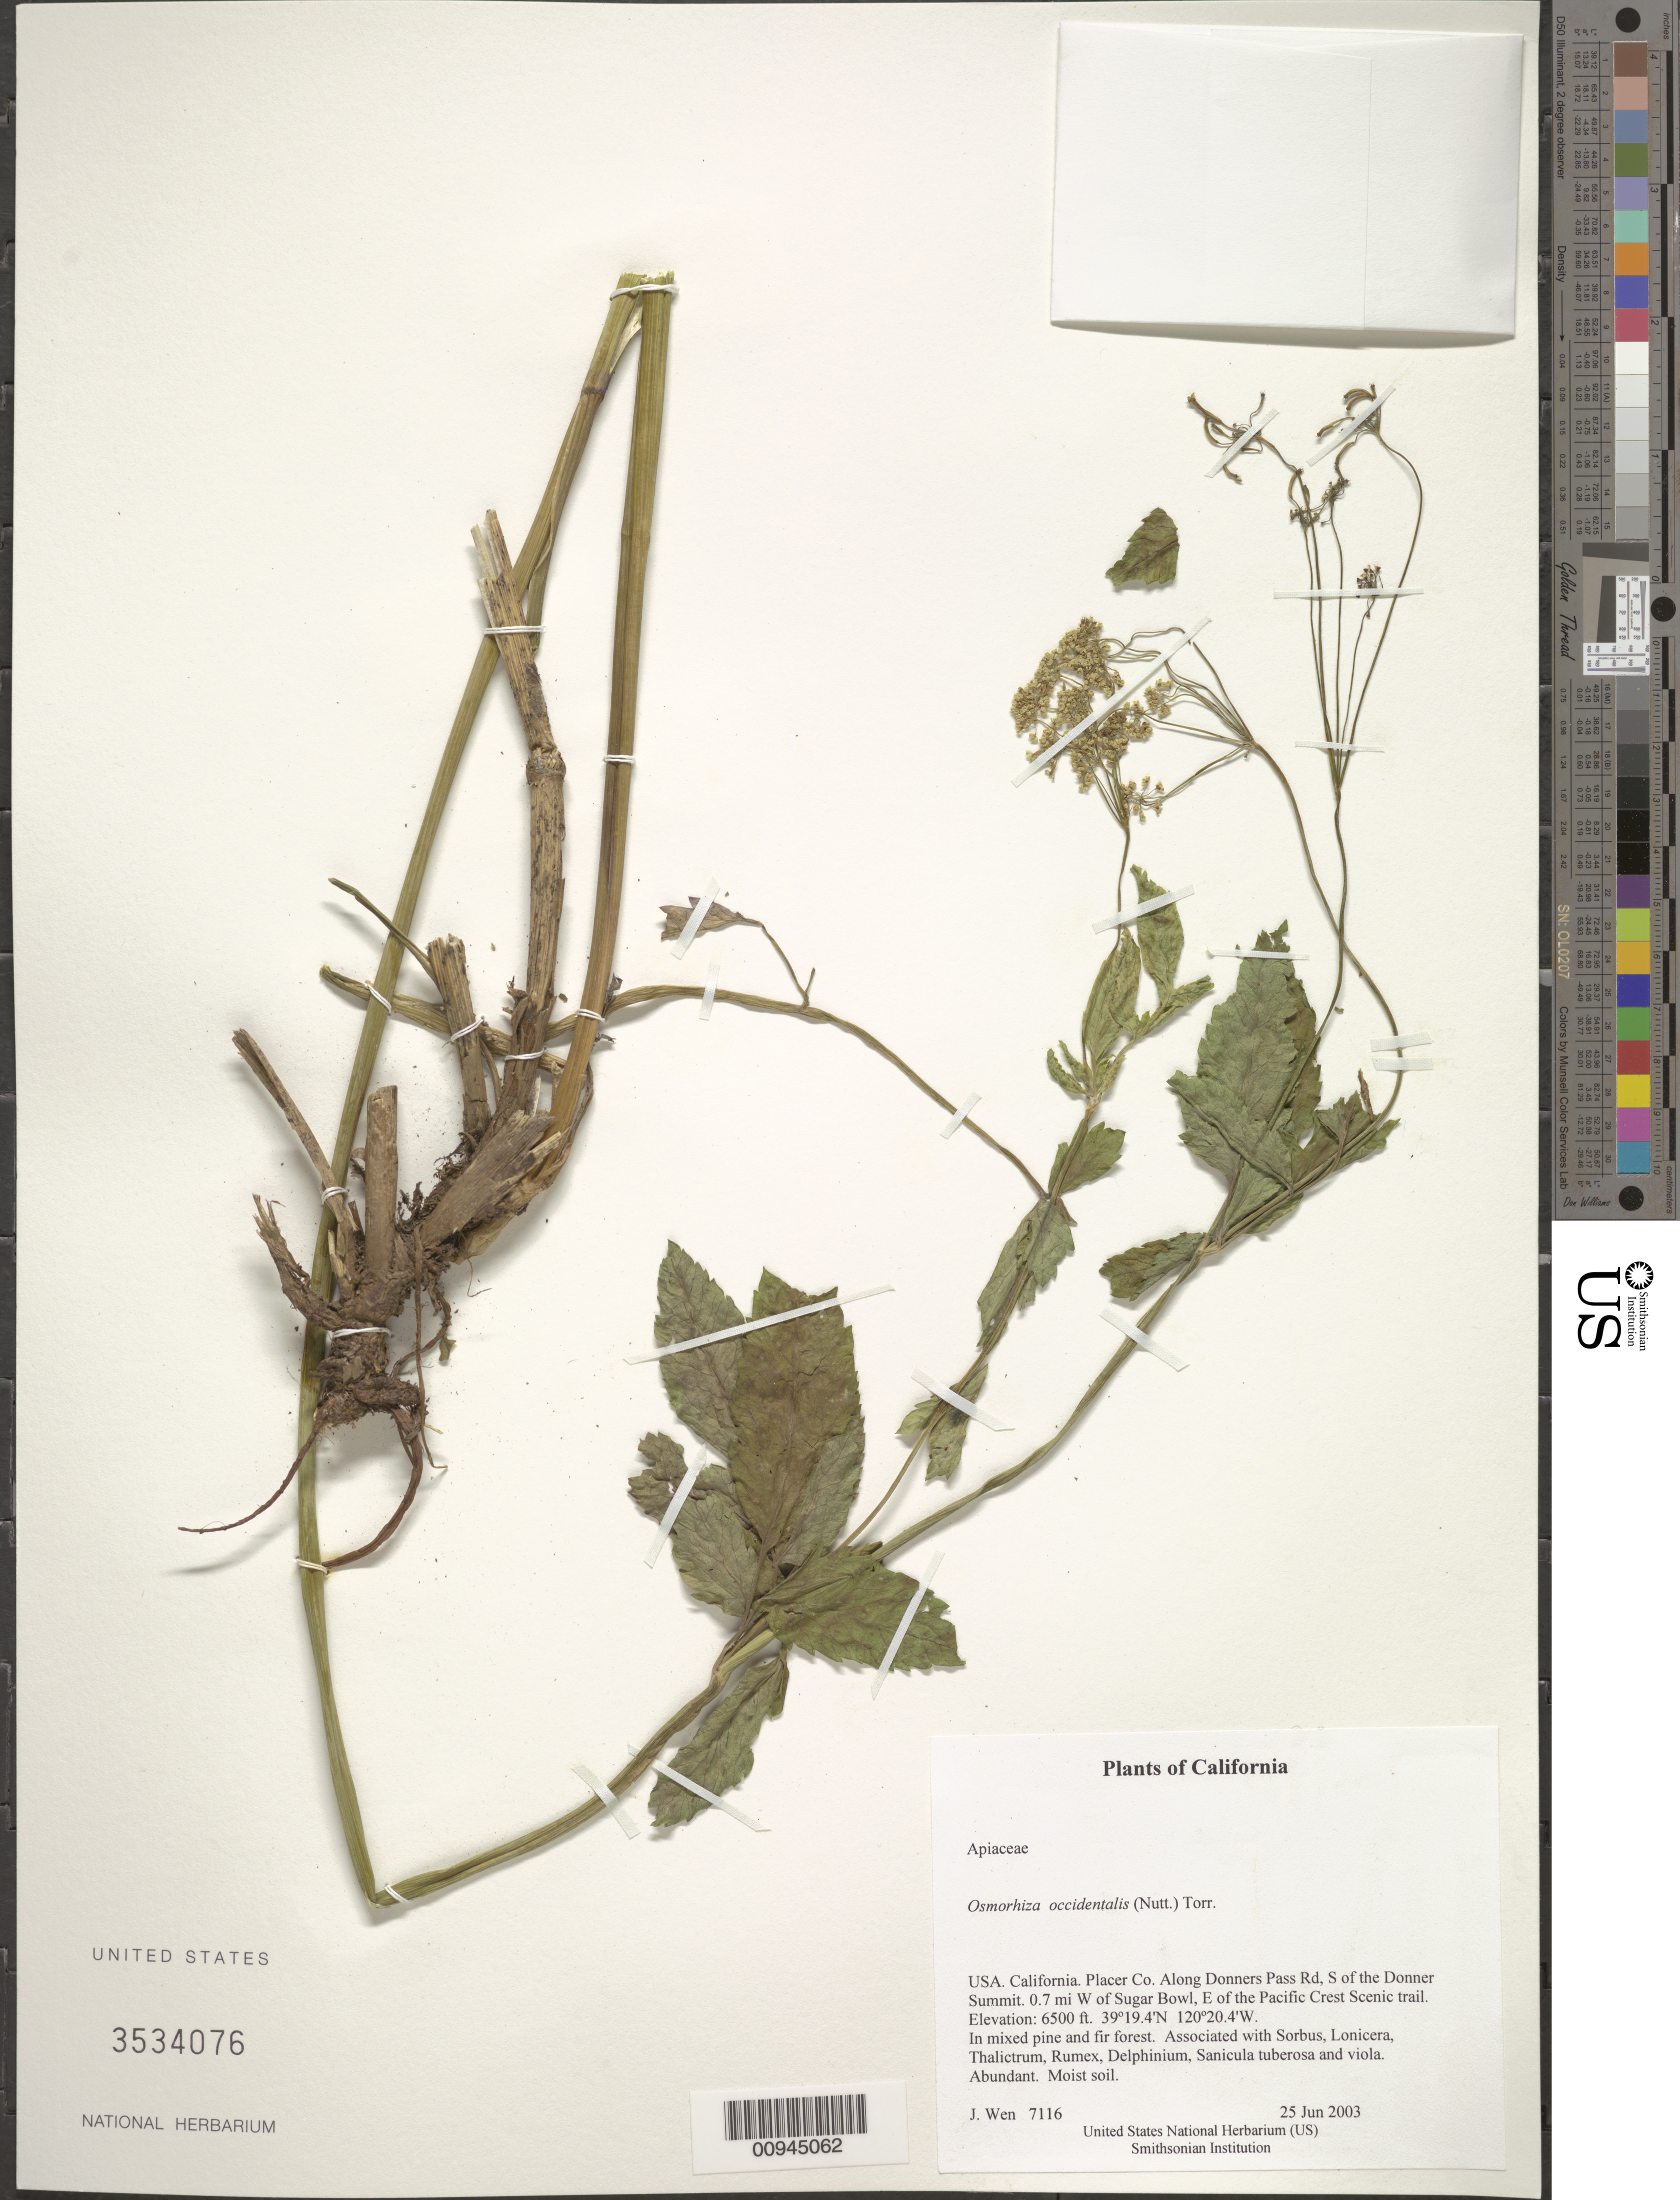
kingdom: Plantae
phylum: Tracheophyta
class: Magnoliopsida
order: Apiales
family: Apiaceae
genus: Osmorhiza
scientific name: Osmorhiza occidentalis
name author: (Nutt.) Torr.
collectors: J. Wen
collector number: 7116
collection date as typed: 25 Jun 2003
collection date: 2003-06-25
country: United States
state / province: California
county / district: Placer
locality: Along Donners Pass Rd, S of the Donner Summit. 0.7 mi W of Sugar Bowl, E of the Pacific Crest Scenic trail.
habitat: In mixed pine and fir forest. Associated with Sorbus, Lonicera, Thalictrum, Rumex, Delphinium, Sanicula tuberosa and viola. Abundant. Moist soil.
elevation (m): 1981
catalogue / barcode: US 3534076